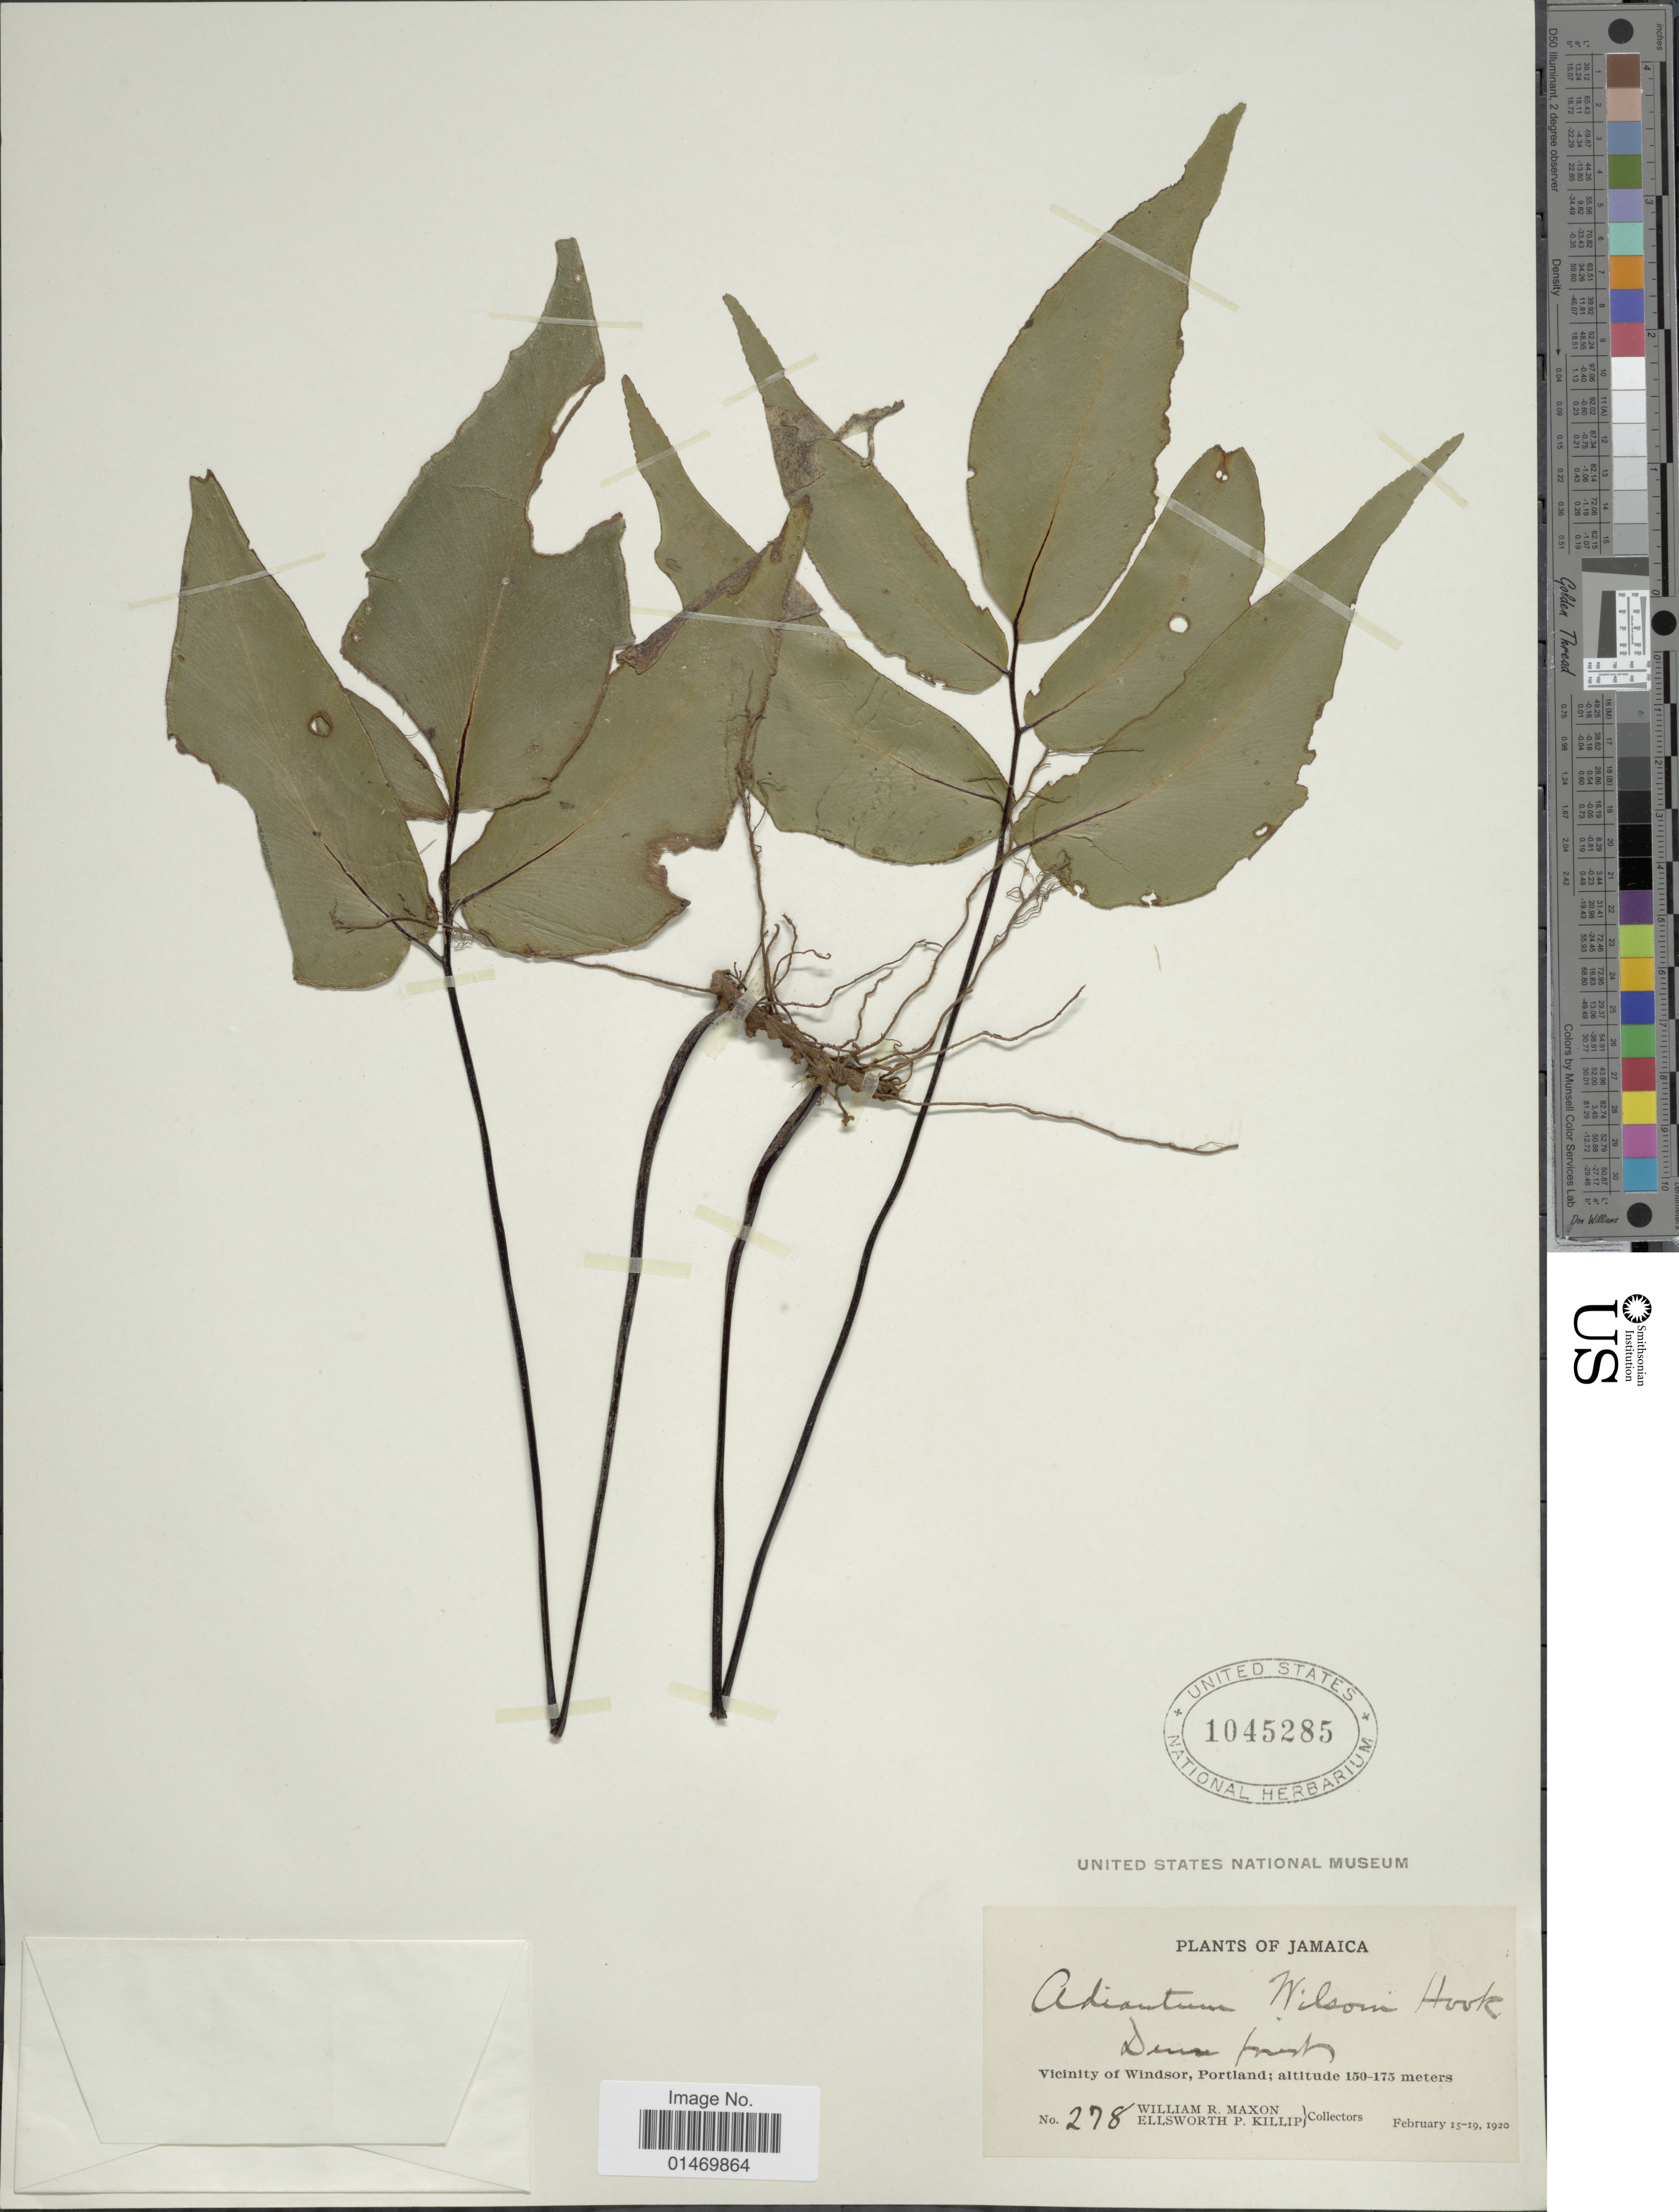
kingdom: Plantae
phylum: Tracheophyta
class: Polypodiopsida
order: Polypodiales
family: Pteridaceae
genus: Adiantum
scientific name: Adiantum wilsonii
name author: Hook.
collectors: W. R. Maxon & E. P. Killip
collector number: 278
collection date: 1920-02-15/1920-02-19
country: Jamaica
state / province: Portland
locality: Jamaica, Vicinity of Windsor.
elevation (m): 150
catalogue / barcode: US 1045285